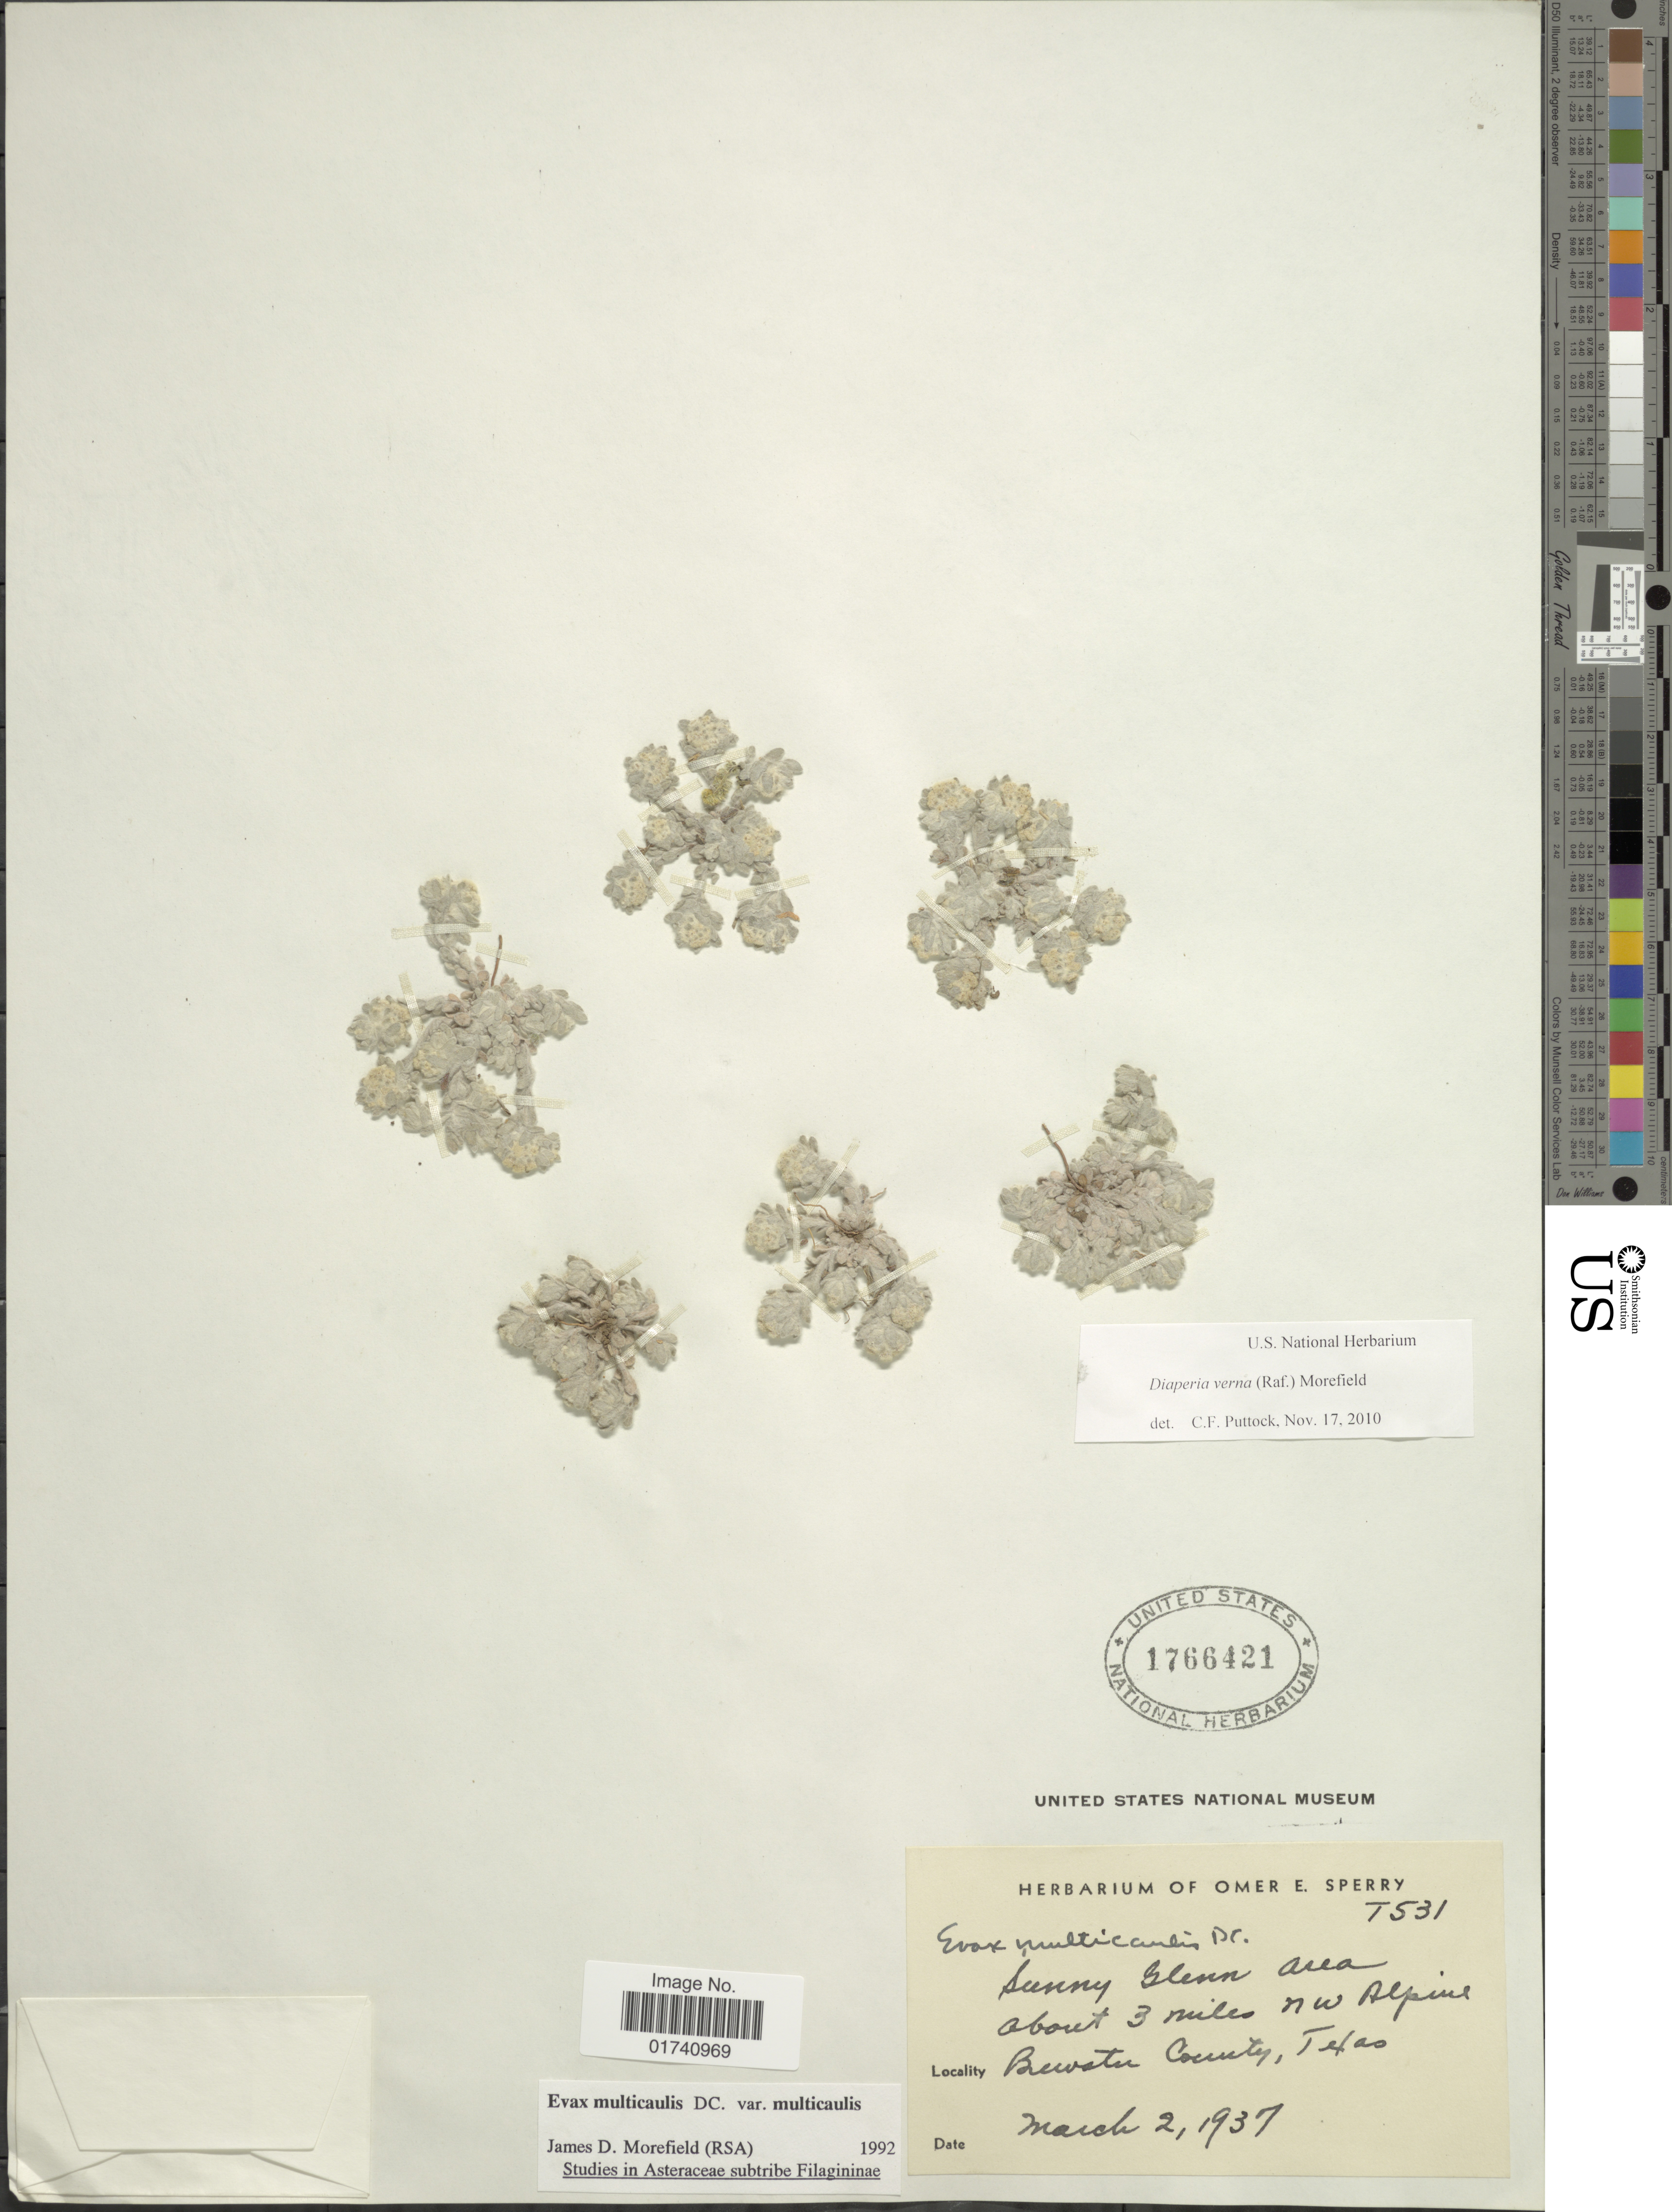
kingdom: Plantae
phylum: Tracheophyta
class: Magnoliopsida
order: Asterales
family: Asteraceae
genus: Diaperia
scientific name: Diaperia verna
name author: (Raf.) Morefield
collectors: ex. herb. Omer E. Sperry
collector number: T531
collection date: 1937-03-02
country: United States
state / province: Texas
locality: Sunny Glenn area about 3 miles nw Alpine. Bewata County.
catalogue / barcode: US 1766421